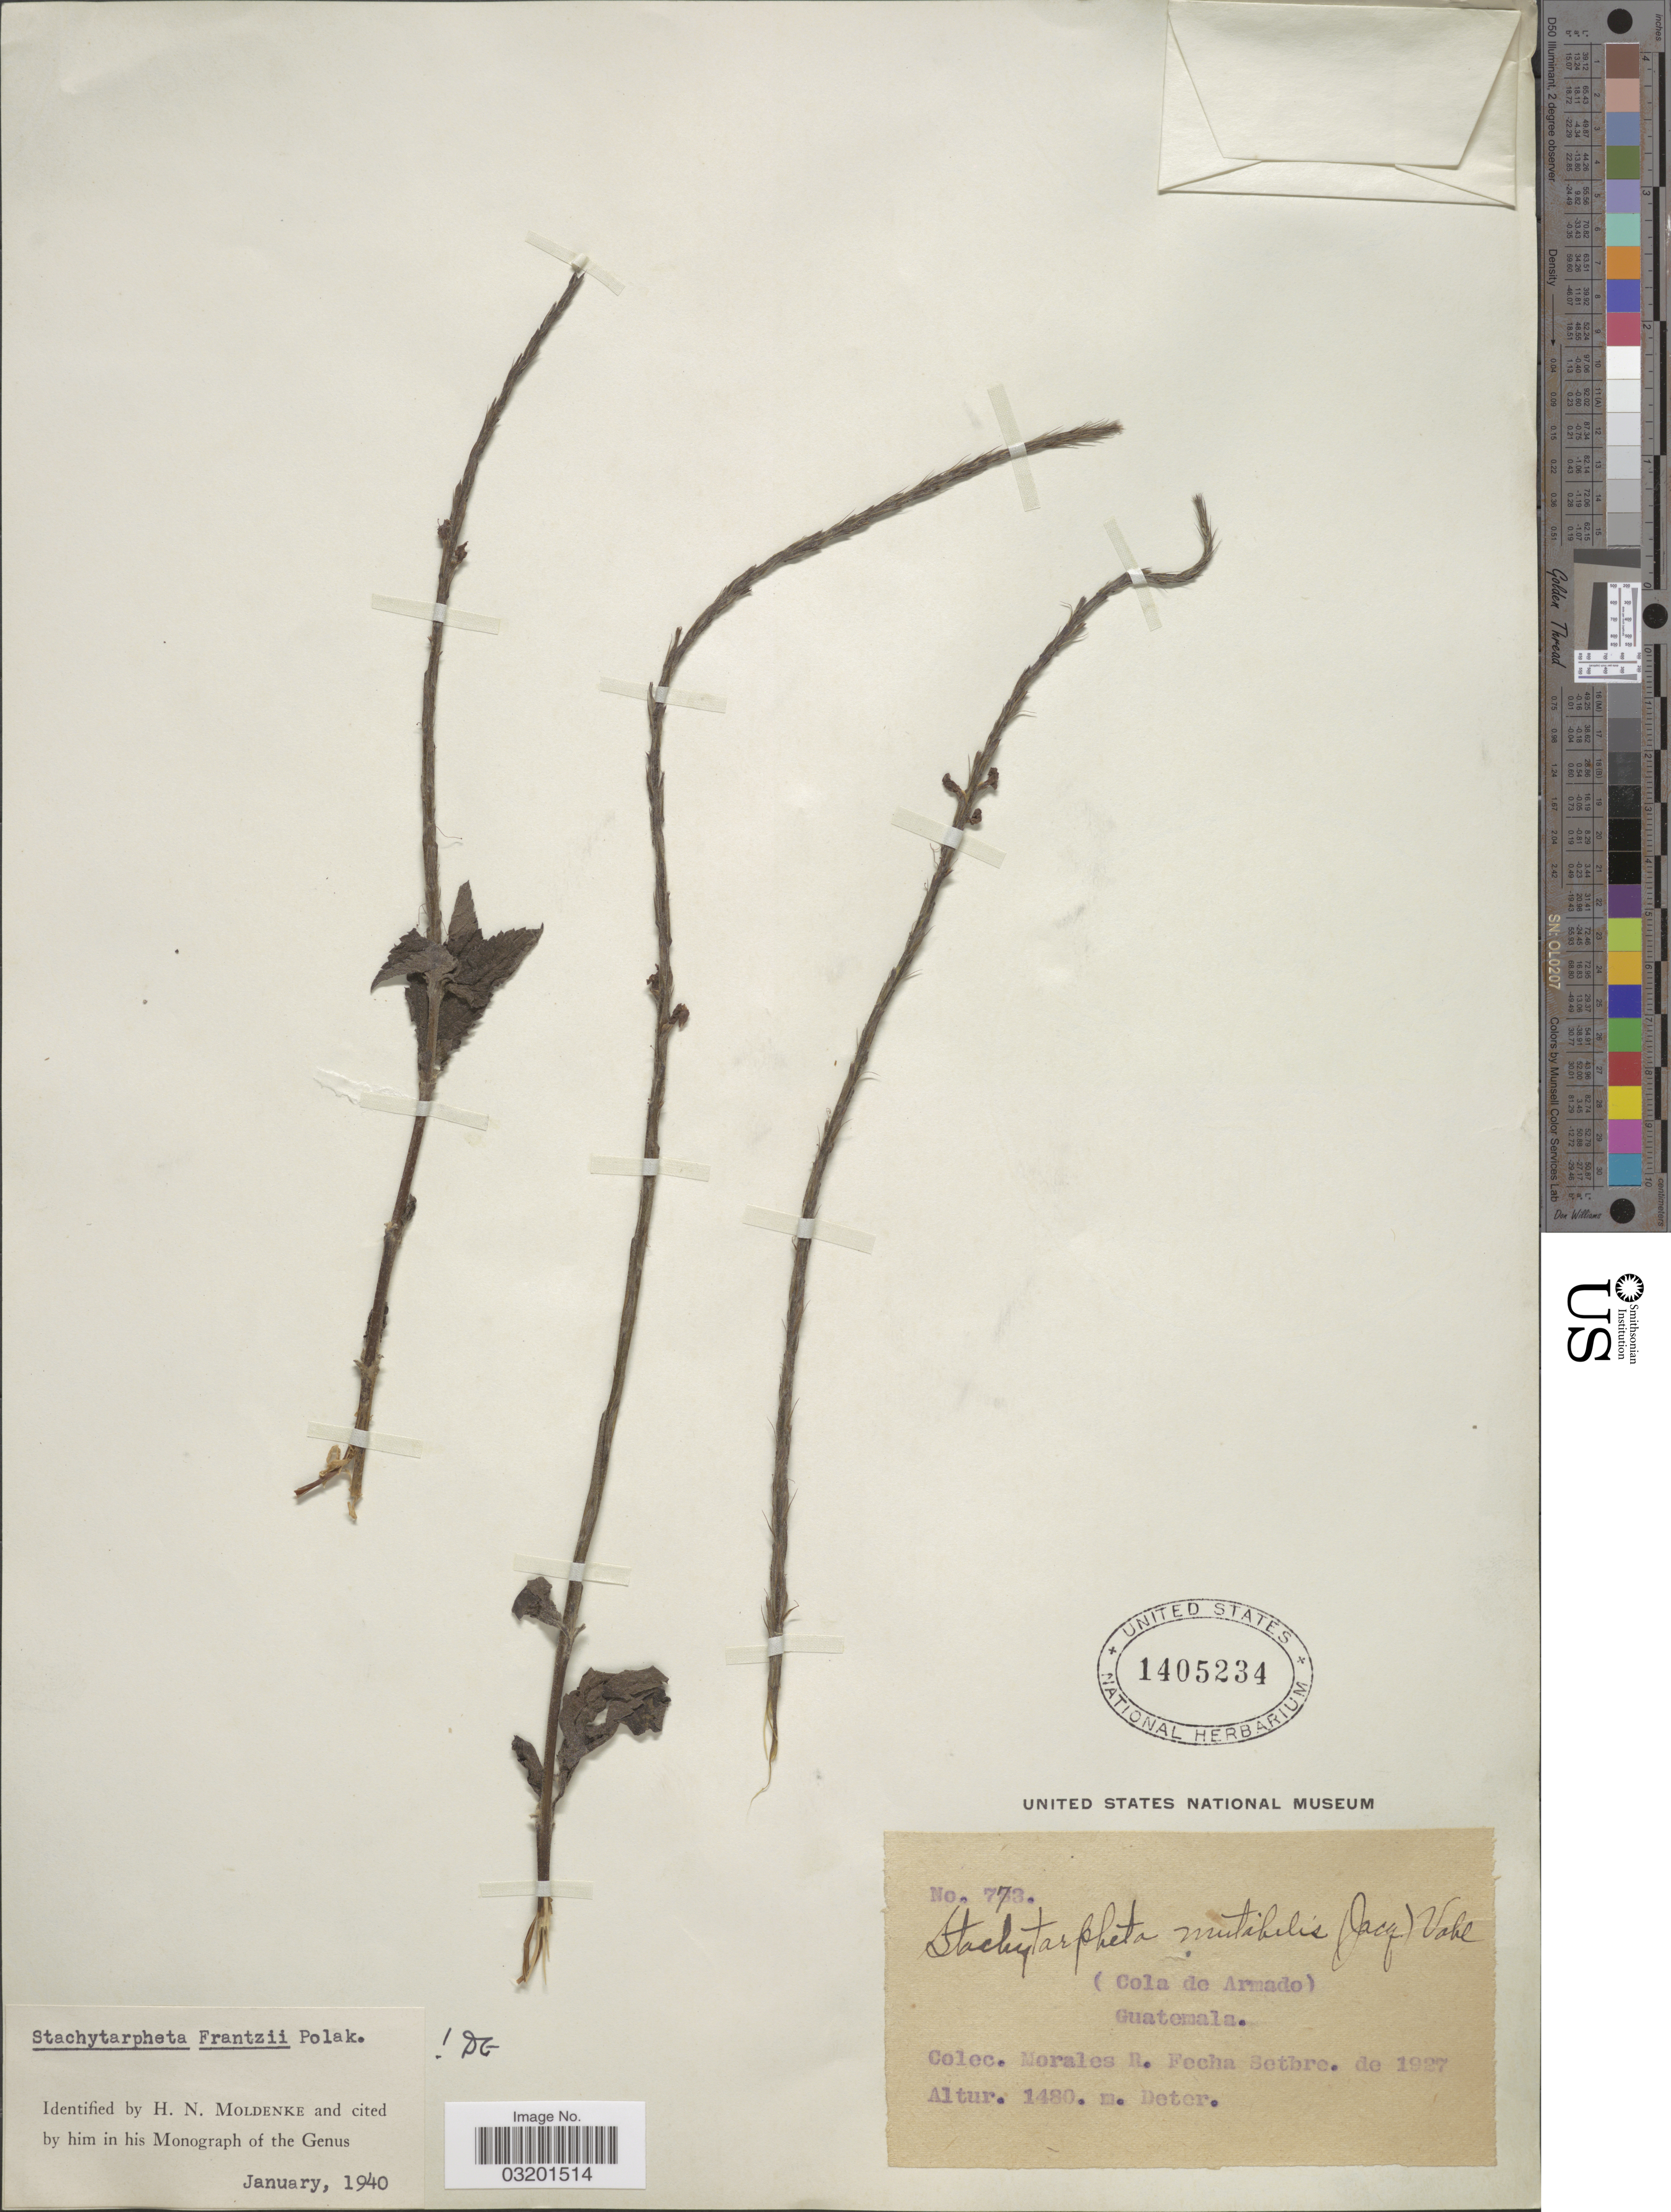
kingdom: Plantae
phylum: Tracheophyta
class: Magnoliopsida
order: Lamiales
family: Verbenaceae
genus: Stachytarpheta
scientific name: Stachytarpheta frantzii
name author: Pol.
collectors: R. Morales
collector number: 773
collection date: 1927-09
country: Guatemala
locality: Cola de Armado [unsure placement]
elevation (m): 1480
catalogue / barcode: US 1405234